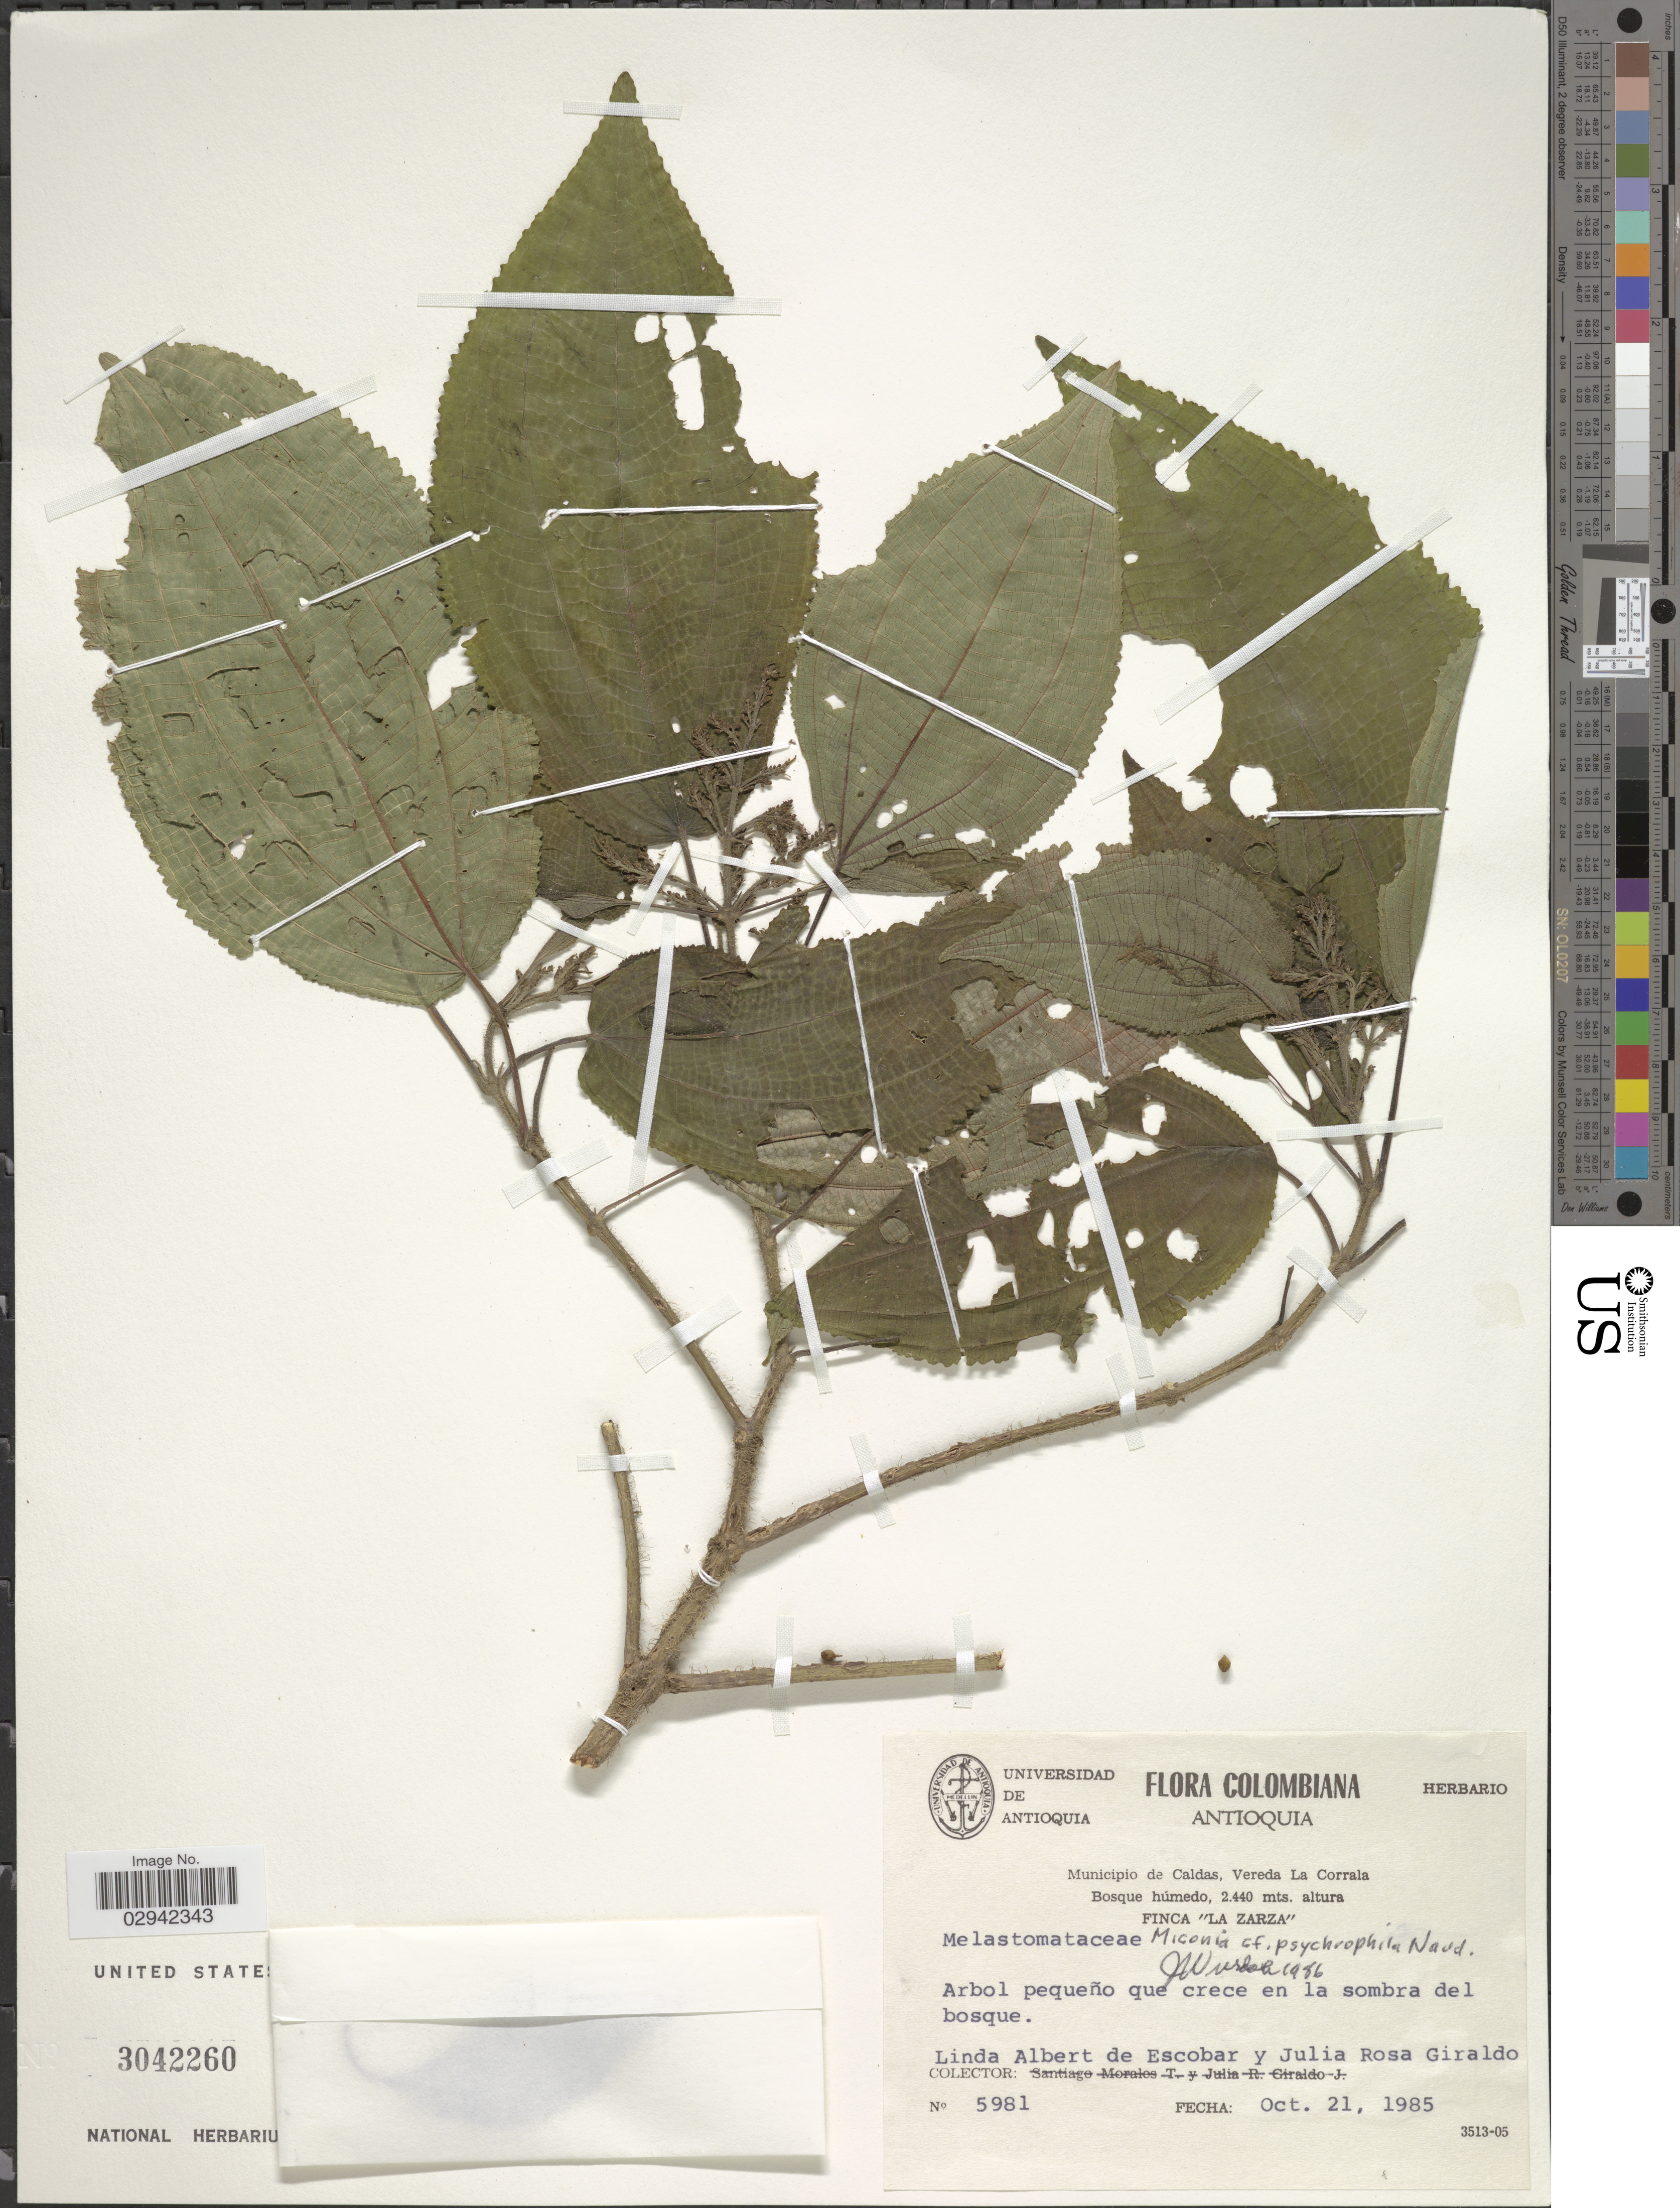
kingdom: Plantae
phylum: Tracheophyta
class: Magnoliopsida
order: Myrtales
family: Melastomataceae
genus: Miconia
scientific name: Miconia psychrophila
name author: Naudin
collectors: L. K. de Escobar & J. Giraldo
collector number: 5981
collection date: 1985-10-21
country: Colombia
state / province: Antioquia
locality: Municipio de Caldas, Vereda La Corraia, Finca "La Zarza".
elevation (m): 2440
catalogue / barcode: US 3042260